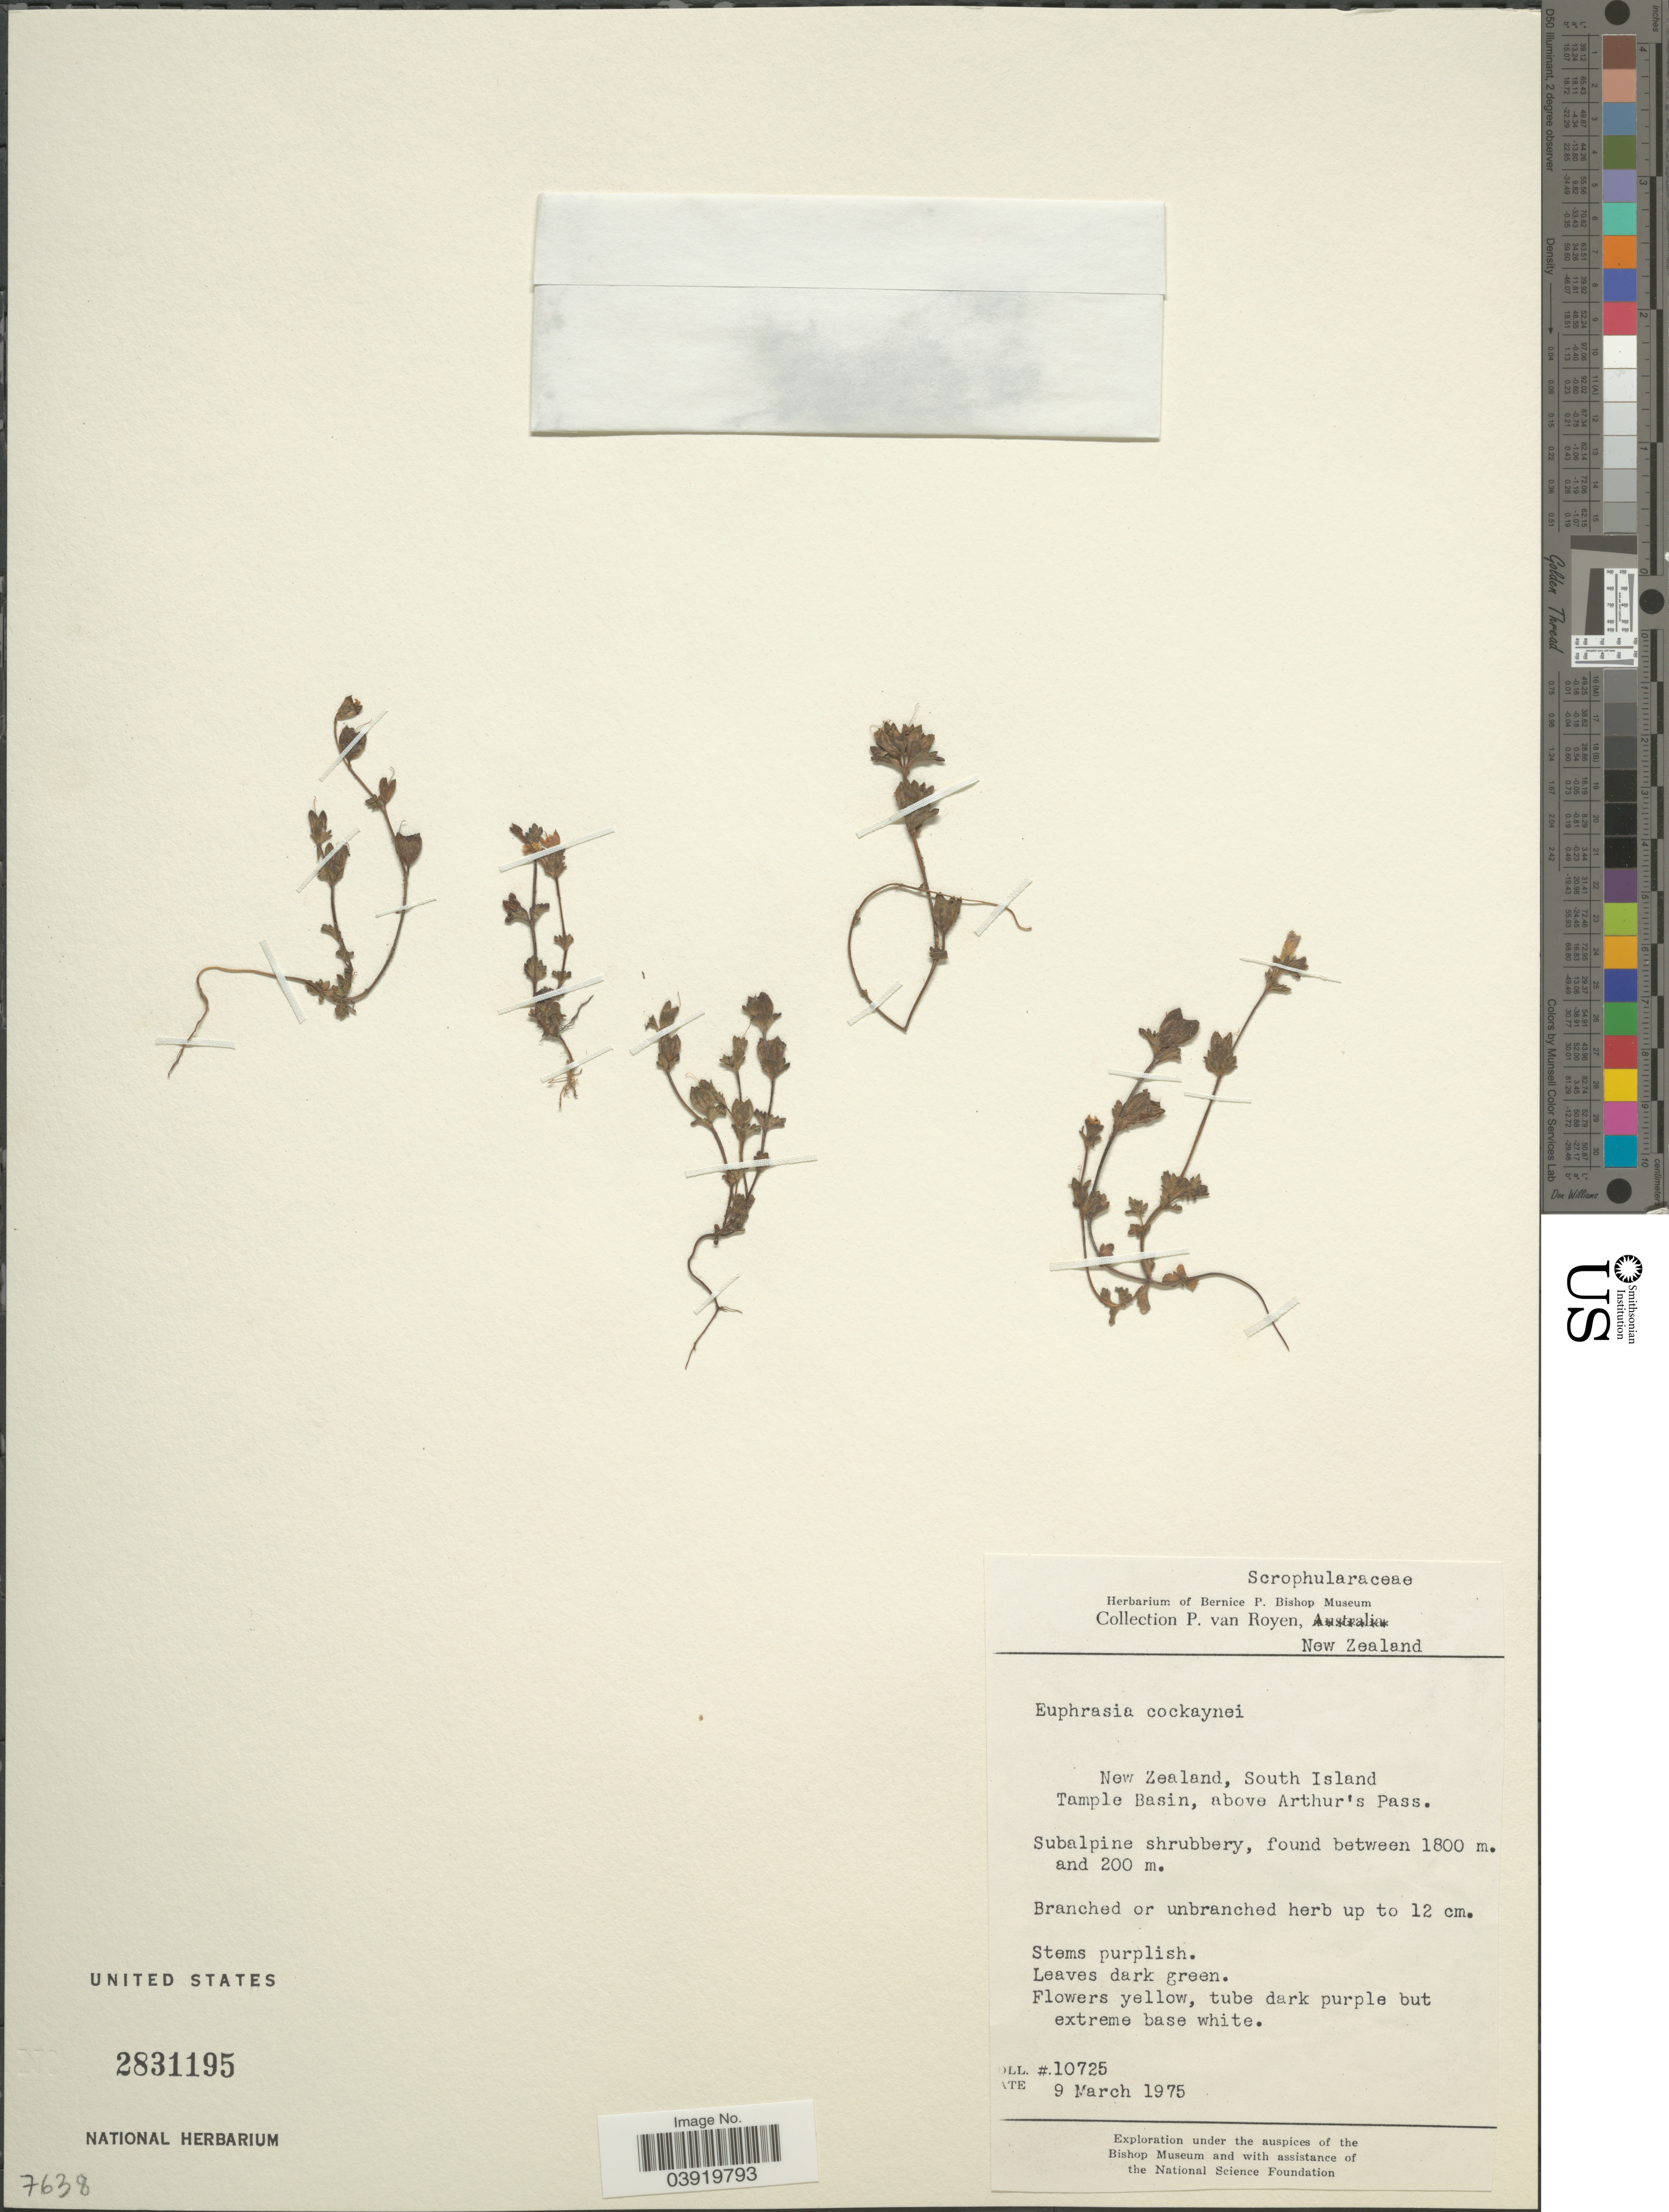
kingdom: Plantae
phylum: Tracheophyta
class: Magnoliopsida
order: Lamiales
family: Orobanchaceae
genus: Euphrasia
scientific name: Euphrasia cockayniana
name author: Petrie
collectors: P. van Royen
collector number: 10725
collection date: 1975-03-09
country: New Zealand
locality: South Island. Tample Basin, above Arhur's Pass.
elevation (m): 200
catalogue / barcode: US 2831195